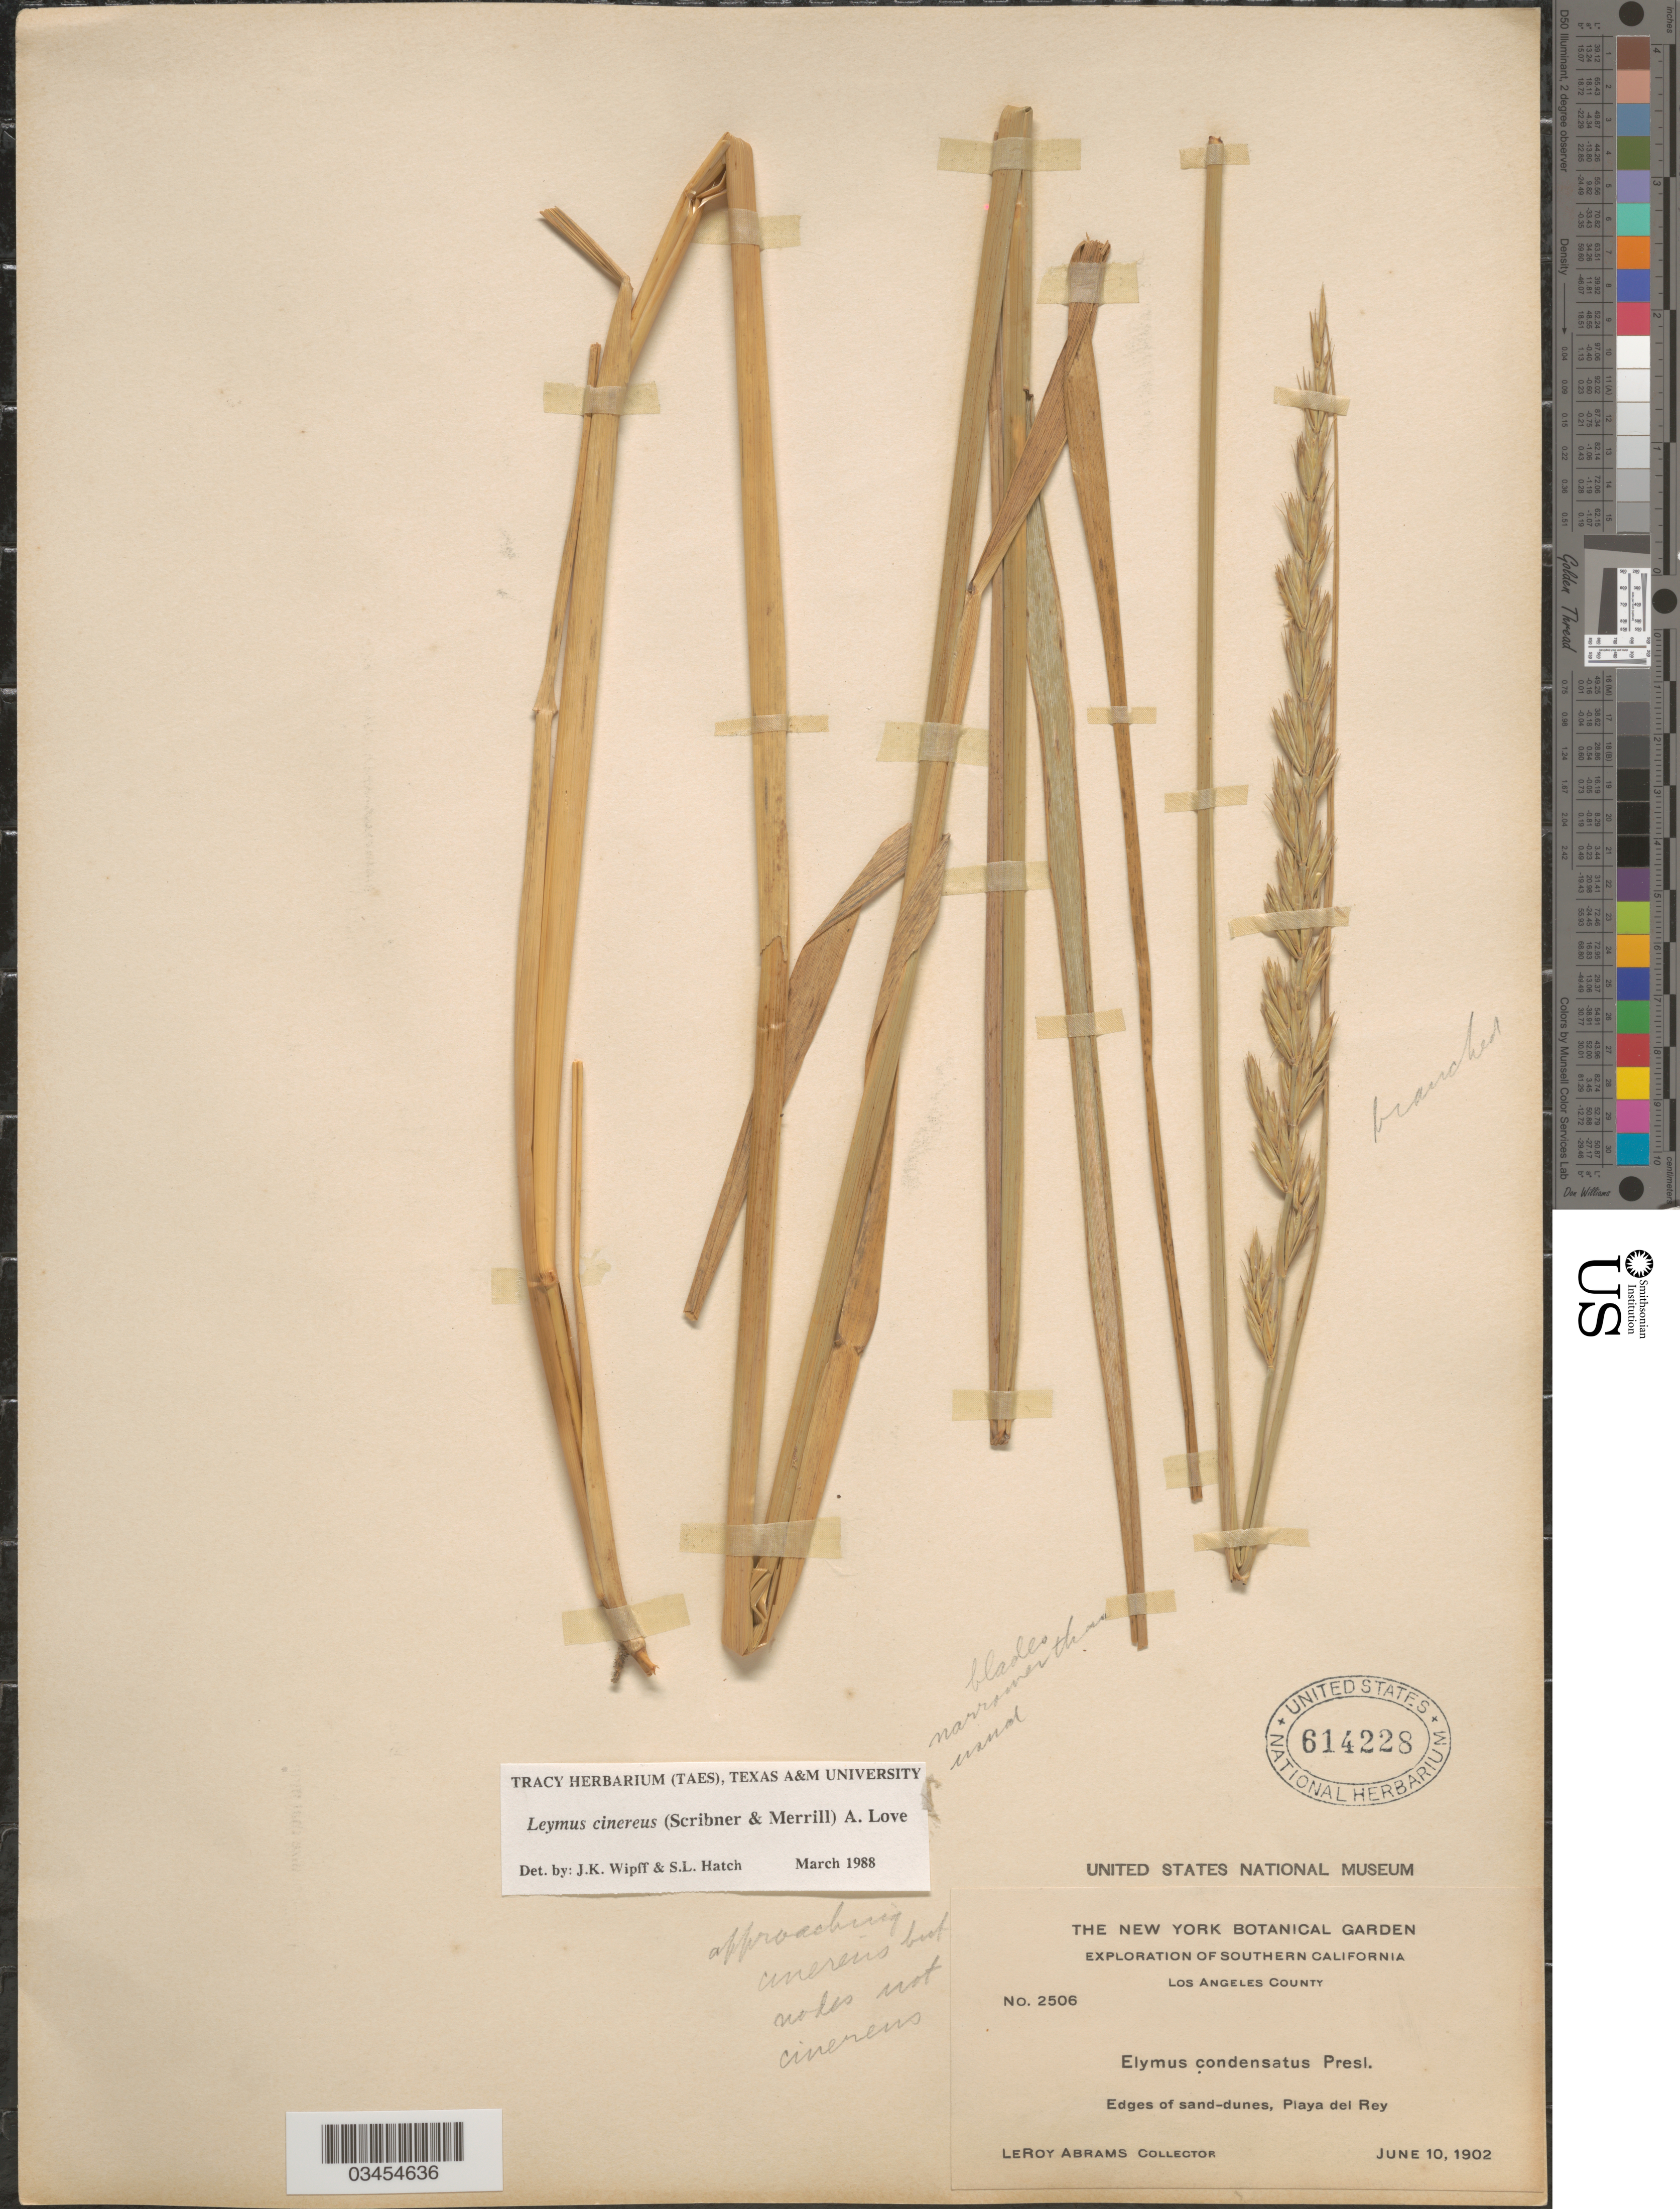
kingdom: Plantae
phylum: Tracheophyta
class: Liliopsida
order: Poales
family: Poaceae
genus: Leymus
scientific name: Leymus cinereus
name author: (Scribn. & Merr.) Á. Löve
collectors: L. Abrams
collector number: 2506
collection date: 1902-06-10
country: United States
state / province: California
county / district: Los Angeles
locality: Exploration of Southern California. Los Angeles County. Edges of sand-dunes, Playa del Rey.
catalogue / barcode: US 614228